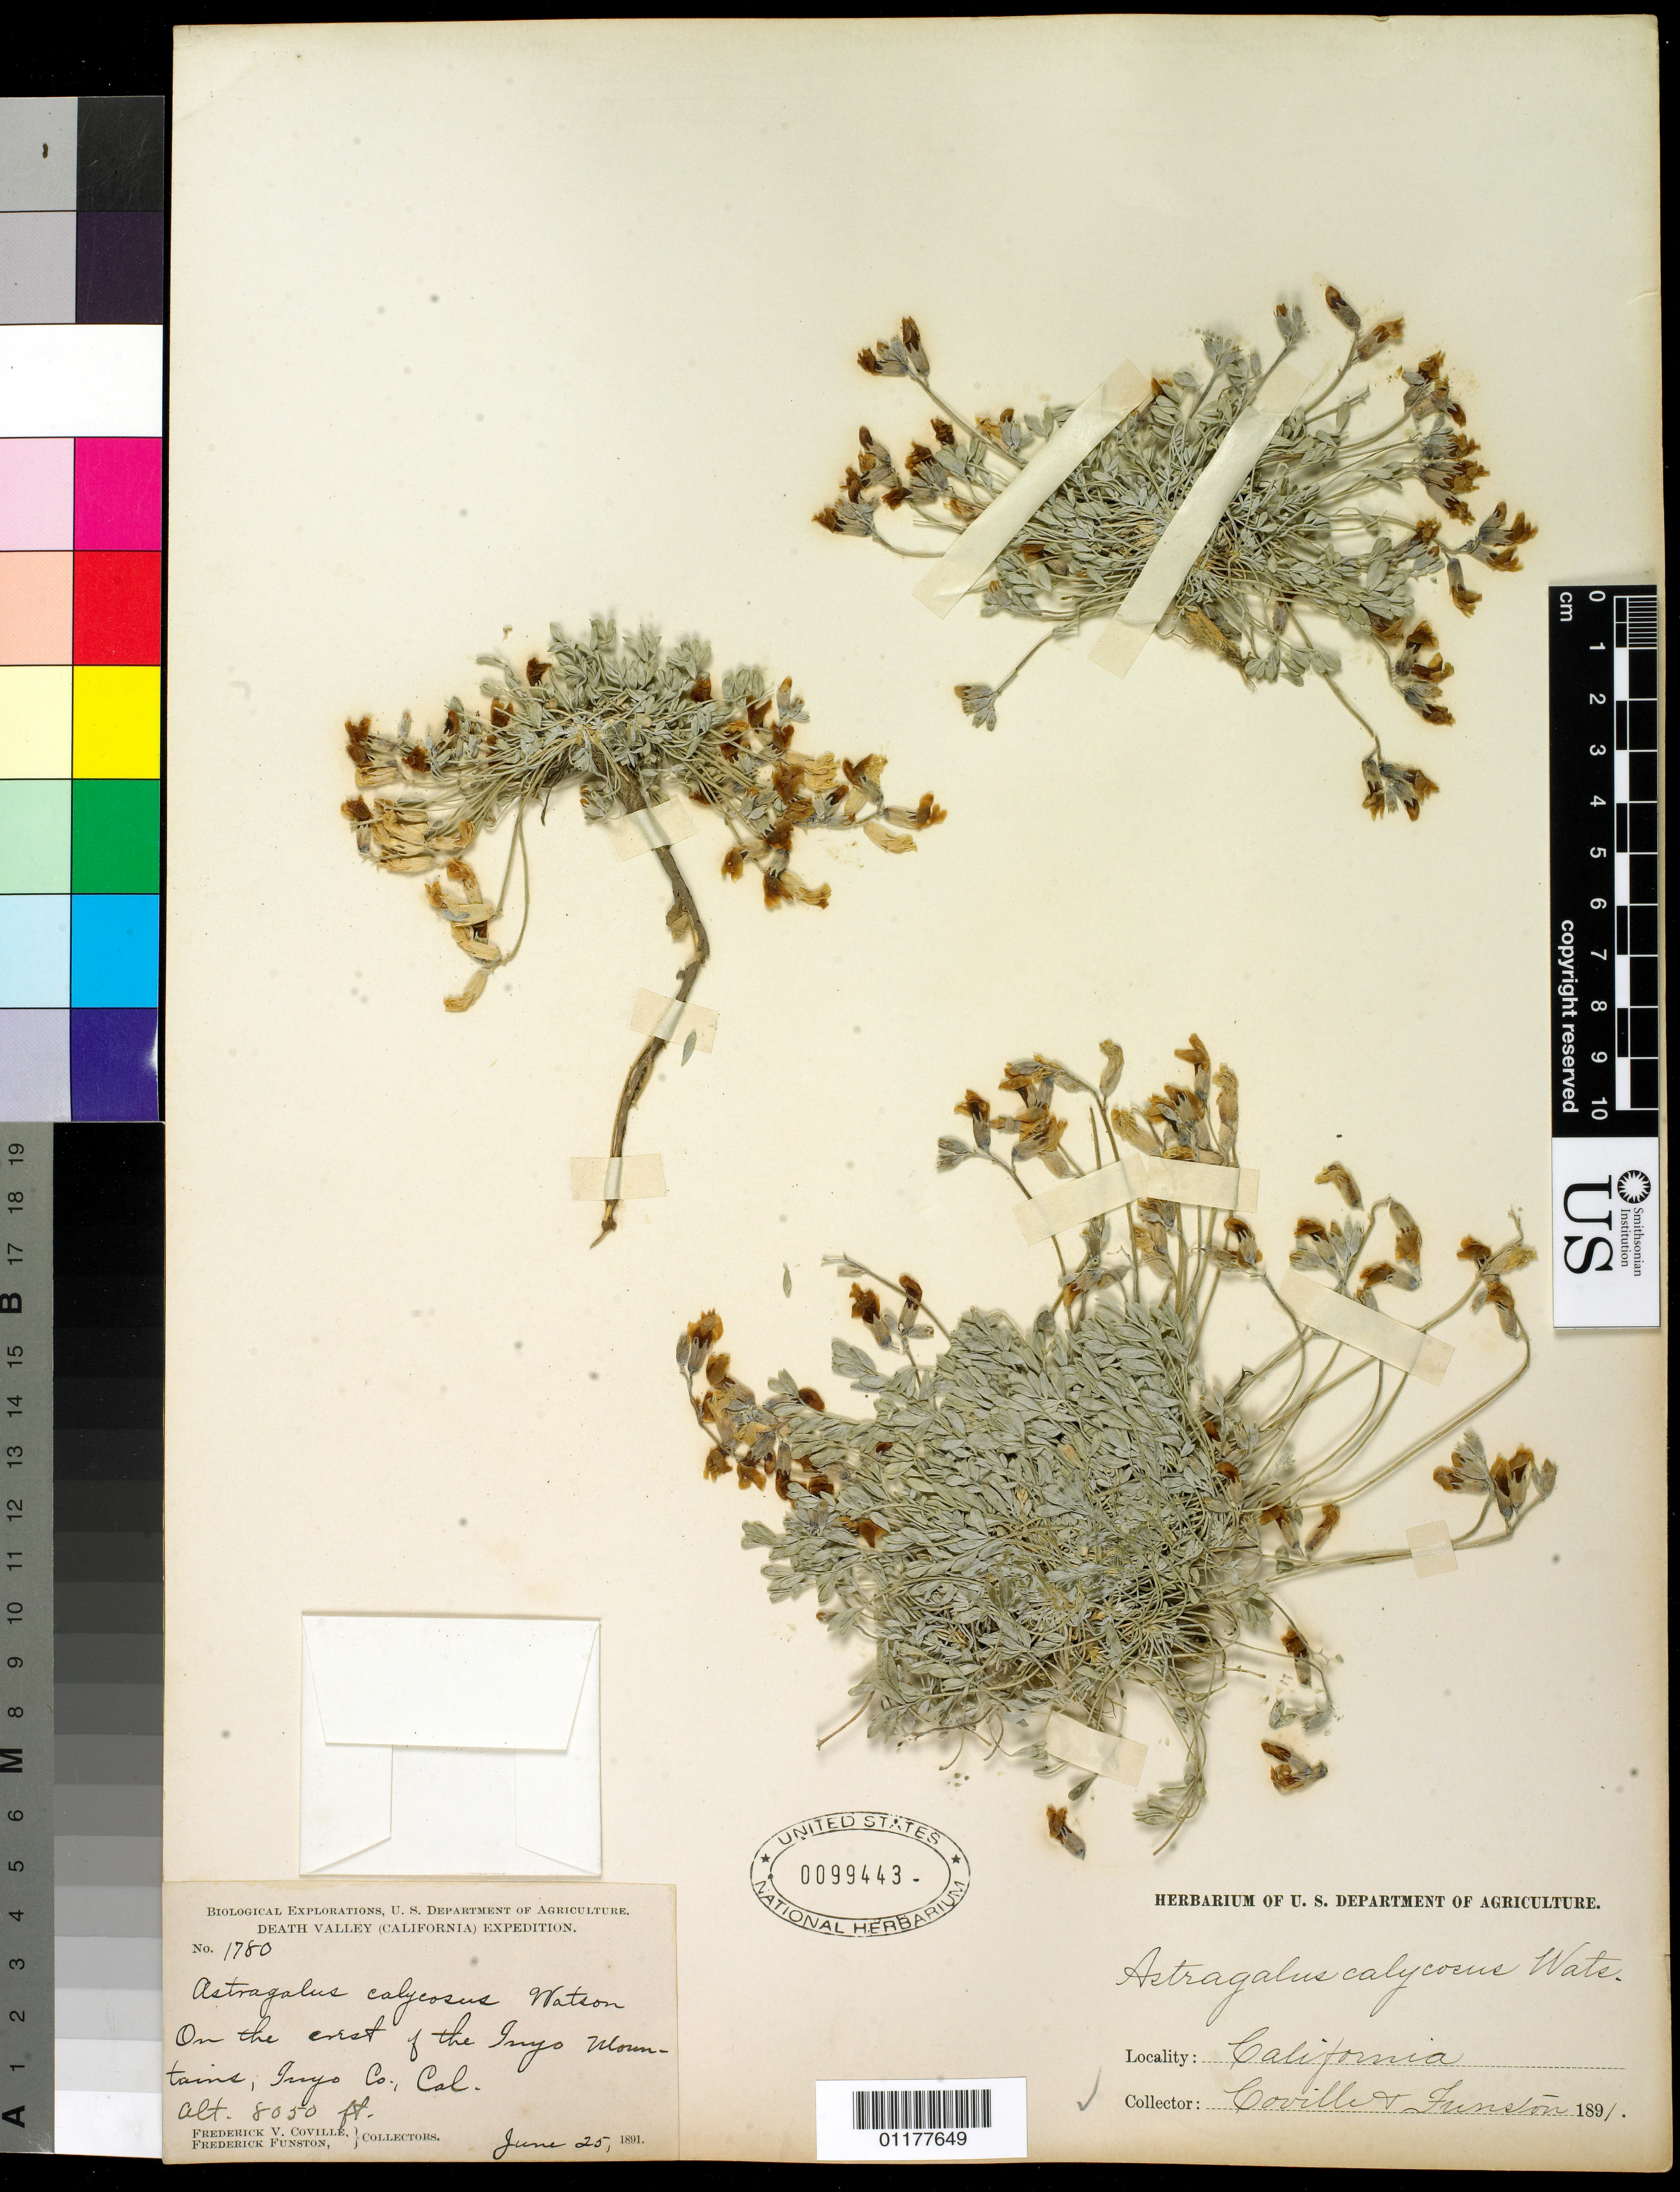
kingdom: Plantae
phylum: Tracheophyta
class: Magnoliopsida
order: Fabales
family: Fabaceae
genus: Astragalus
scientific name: Astragalus calycosus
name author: Torr. ex S. Watson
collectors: F. V. Coville & F. Funston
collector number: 1780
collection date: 1891-06-25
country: United States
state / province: California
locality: On the crest of the Inyo Mountains.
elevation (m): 2454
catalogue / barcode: US 99443